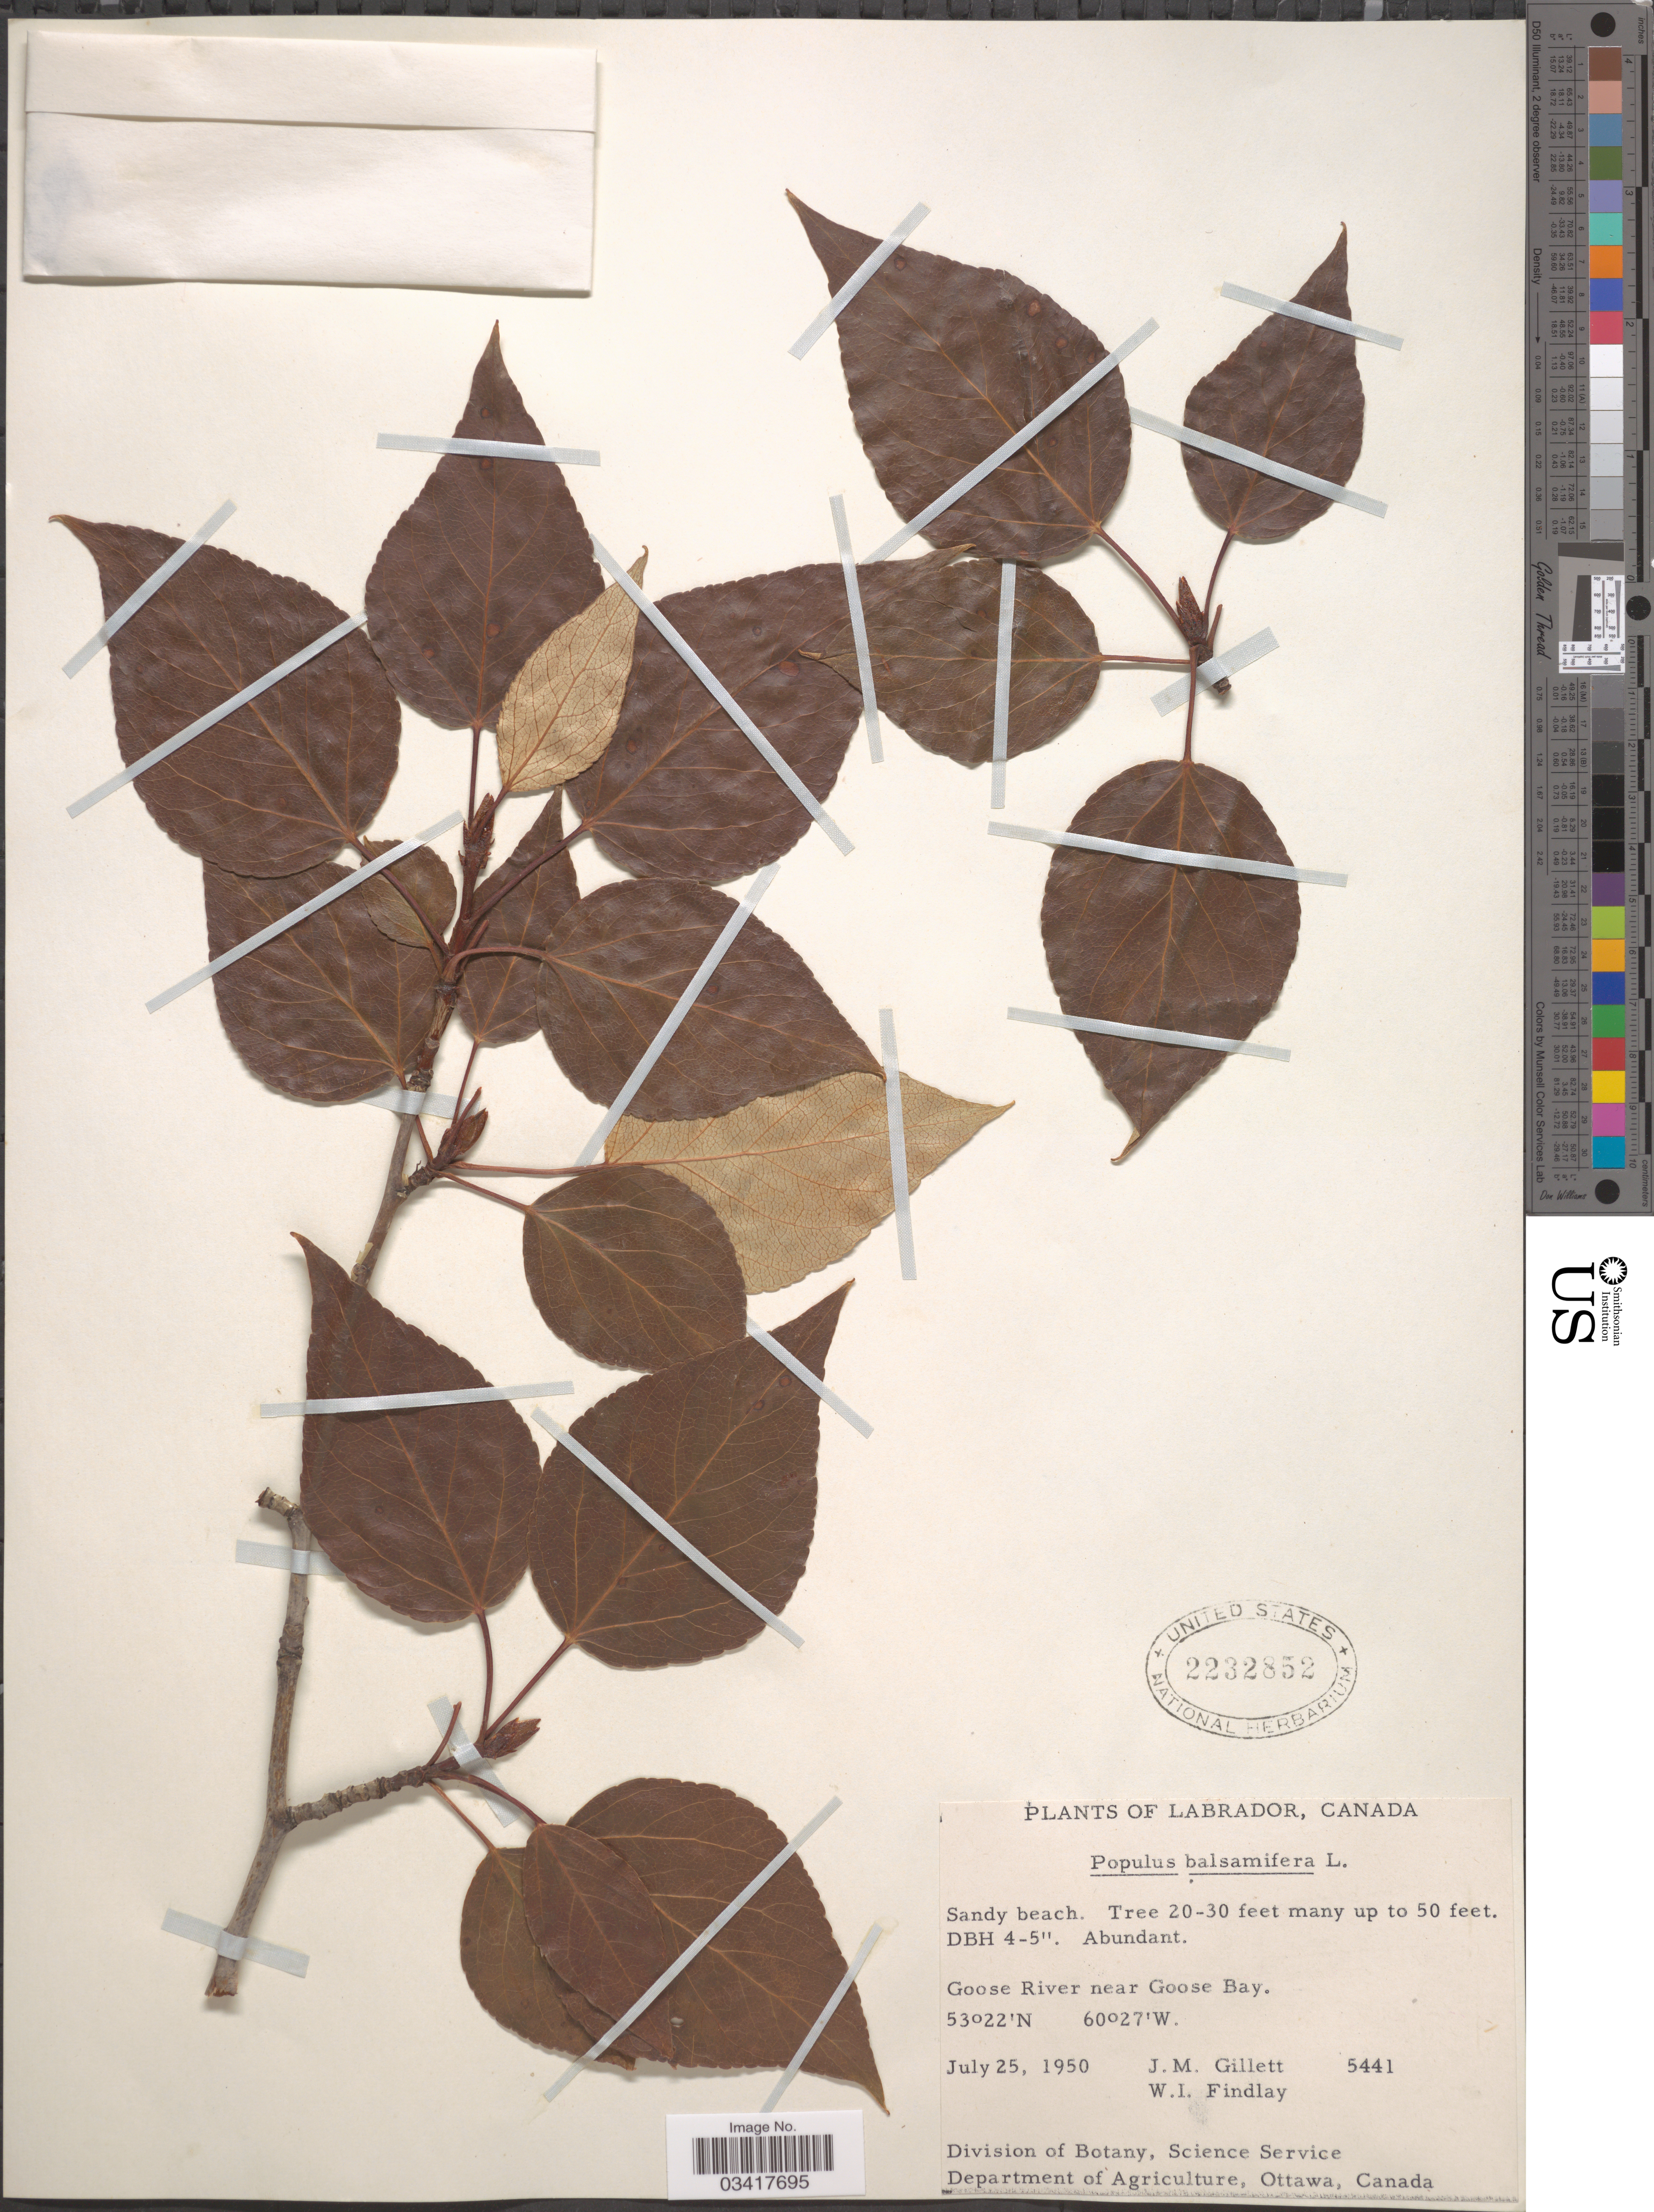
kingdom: Plantae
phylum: Tracheophyta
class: Magnoliopsida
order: Malpighiales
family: Salicaceae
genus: Populus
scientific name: Populus balsamifera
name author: L.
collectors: J. M. Gillett & W. Findlay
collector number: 5441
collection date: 1950-07-25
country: Canada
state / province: Newfoundland and Labrador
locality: Labrador. Goose River near Goose Bay.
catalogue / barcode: US 2232852